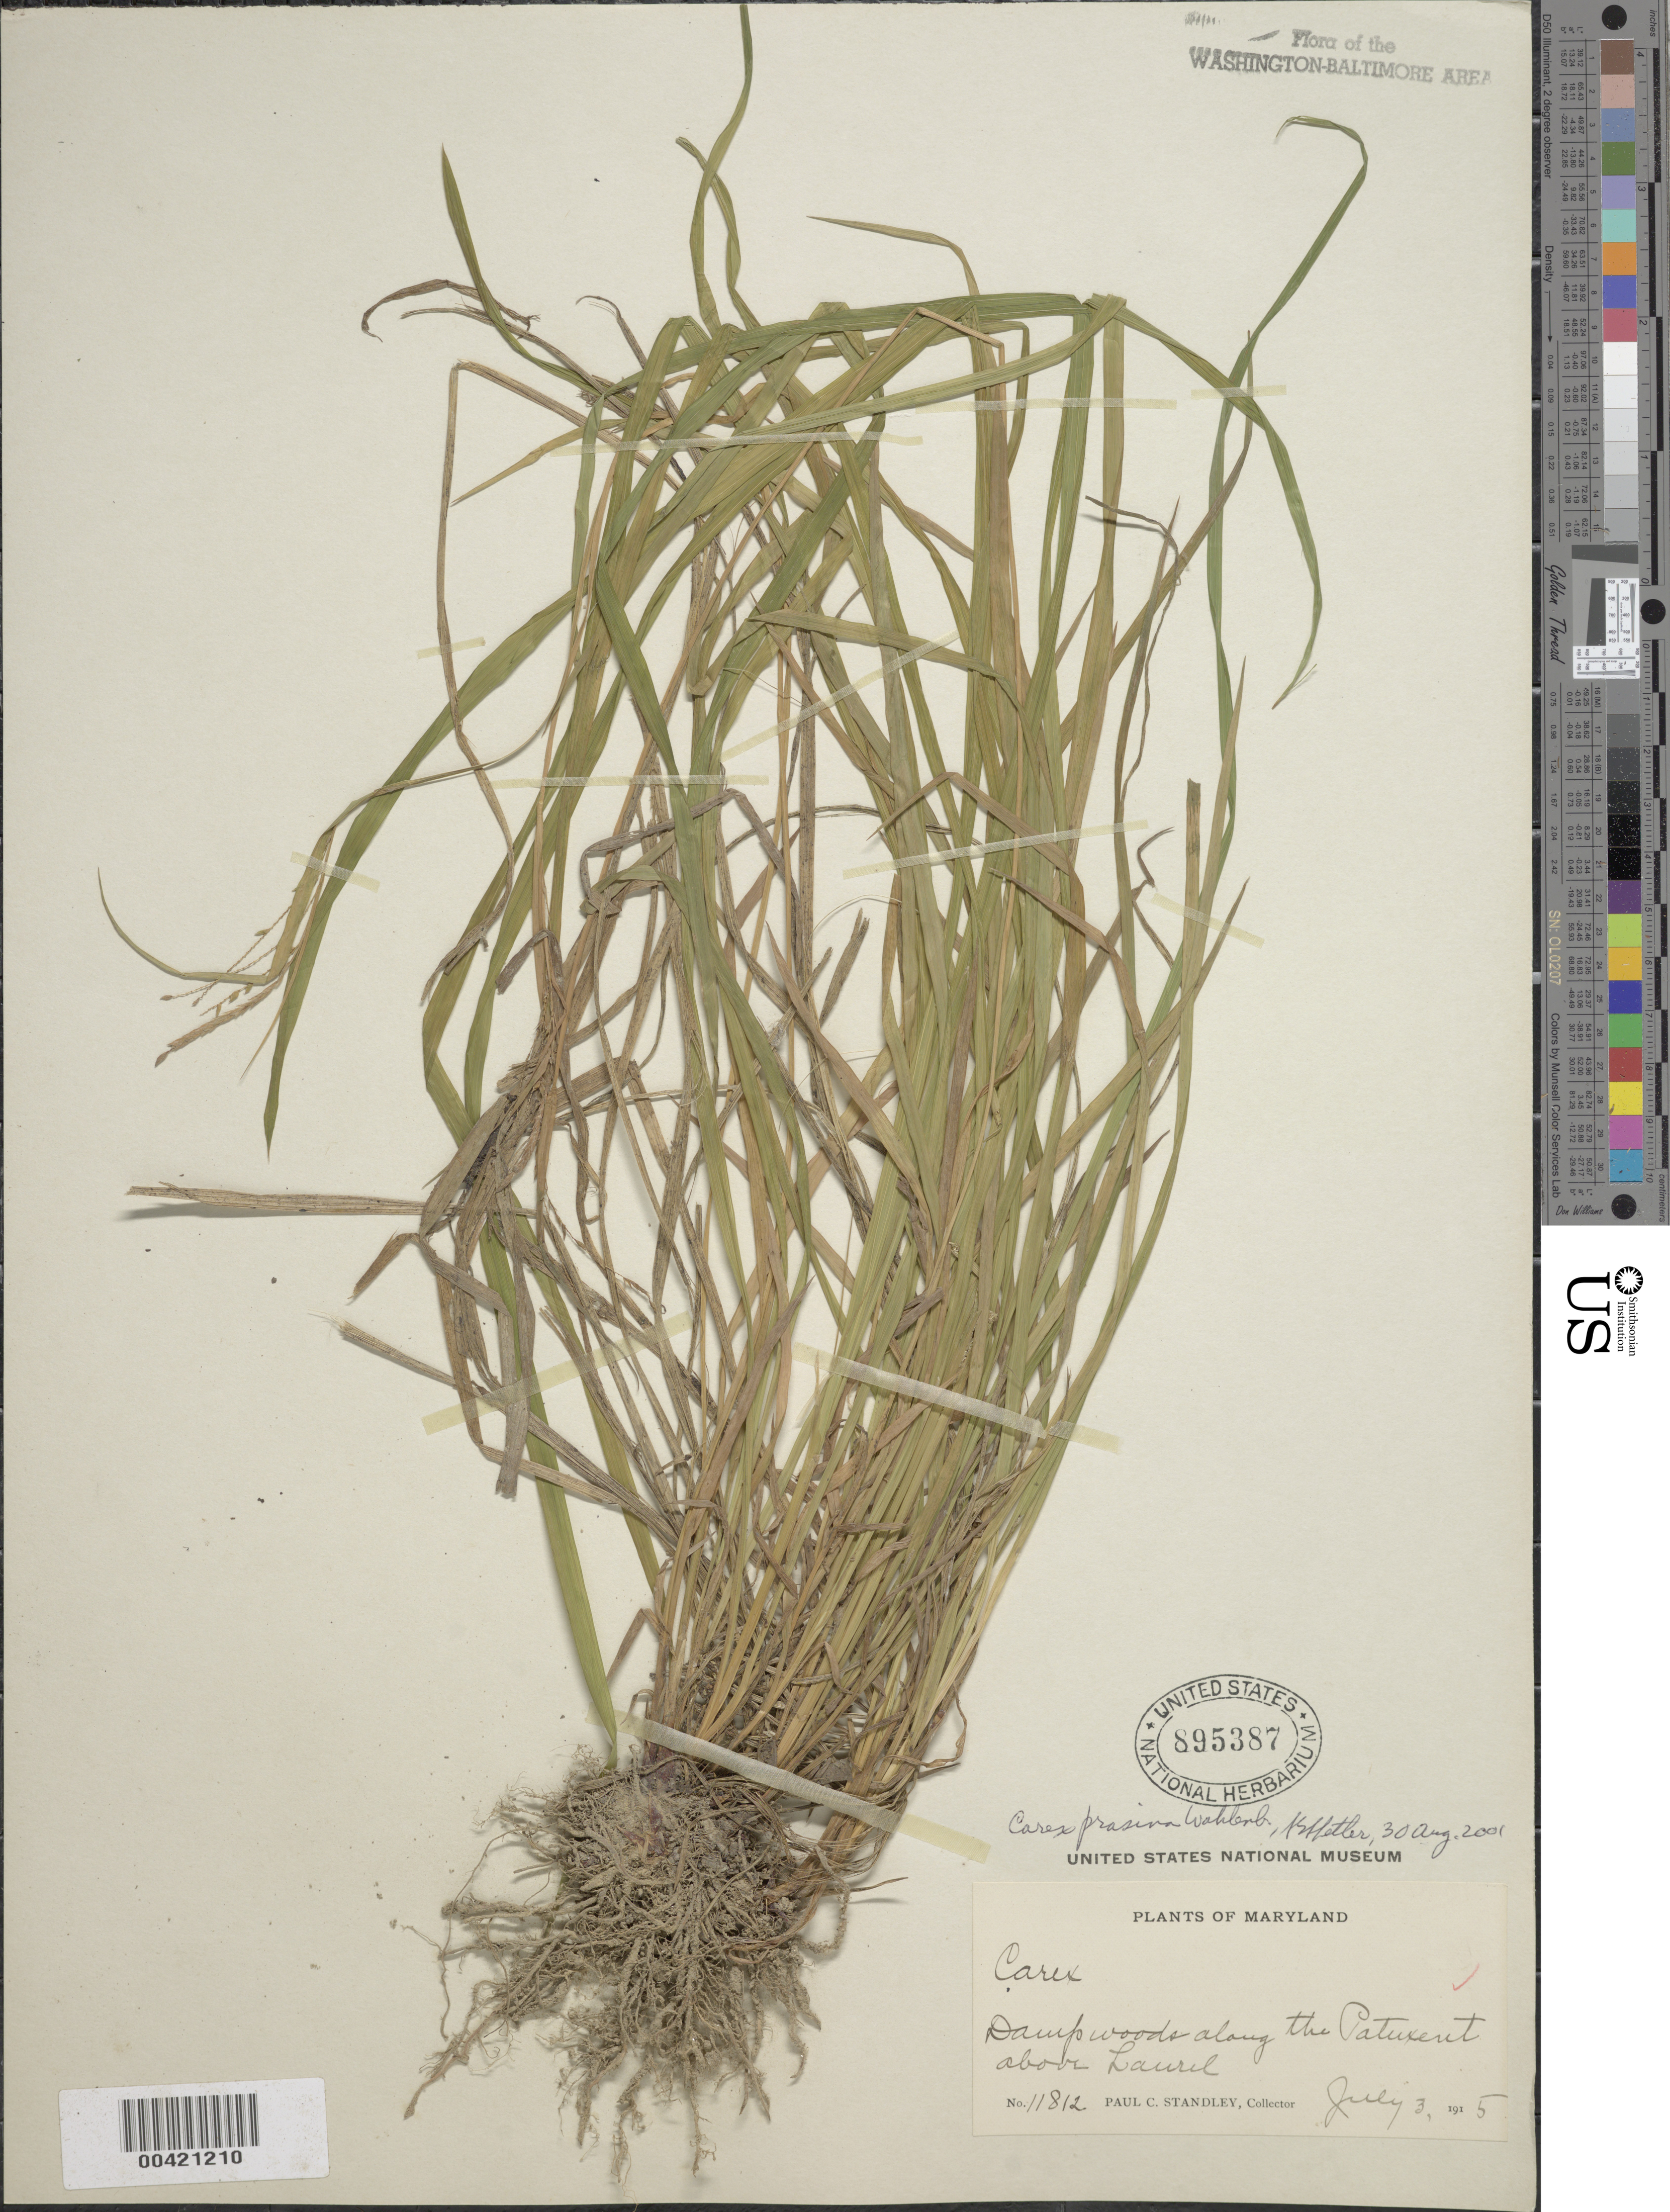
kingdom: Plantae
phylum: Tracheophyta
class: Liliopsida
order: Poales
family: Cyperaceae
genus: Carex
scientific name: Carex prasina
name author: Wahlenb.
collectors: P. C. Standley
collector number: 11812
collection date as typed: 03 Jul 1915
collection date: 1915-07-03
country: United States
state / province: Maryland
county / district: Prince George's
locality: Patuxent River, above Laurel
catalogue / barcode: US 895387